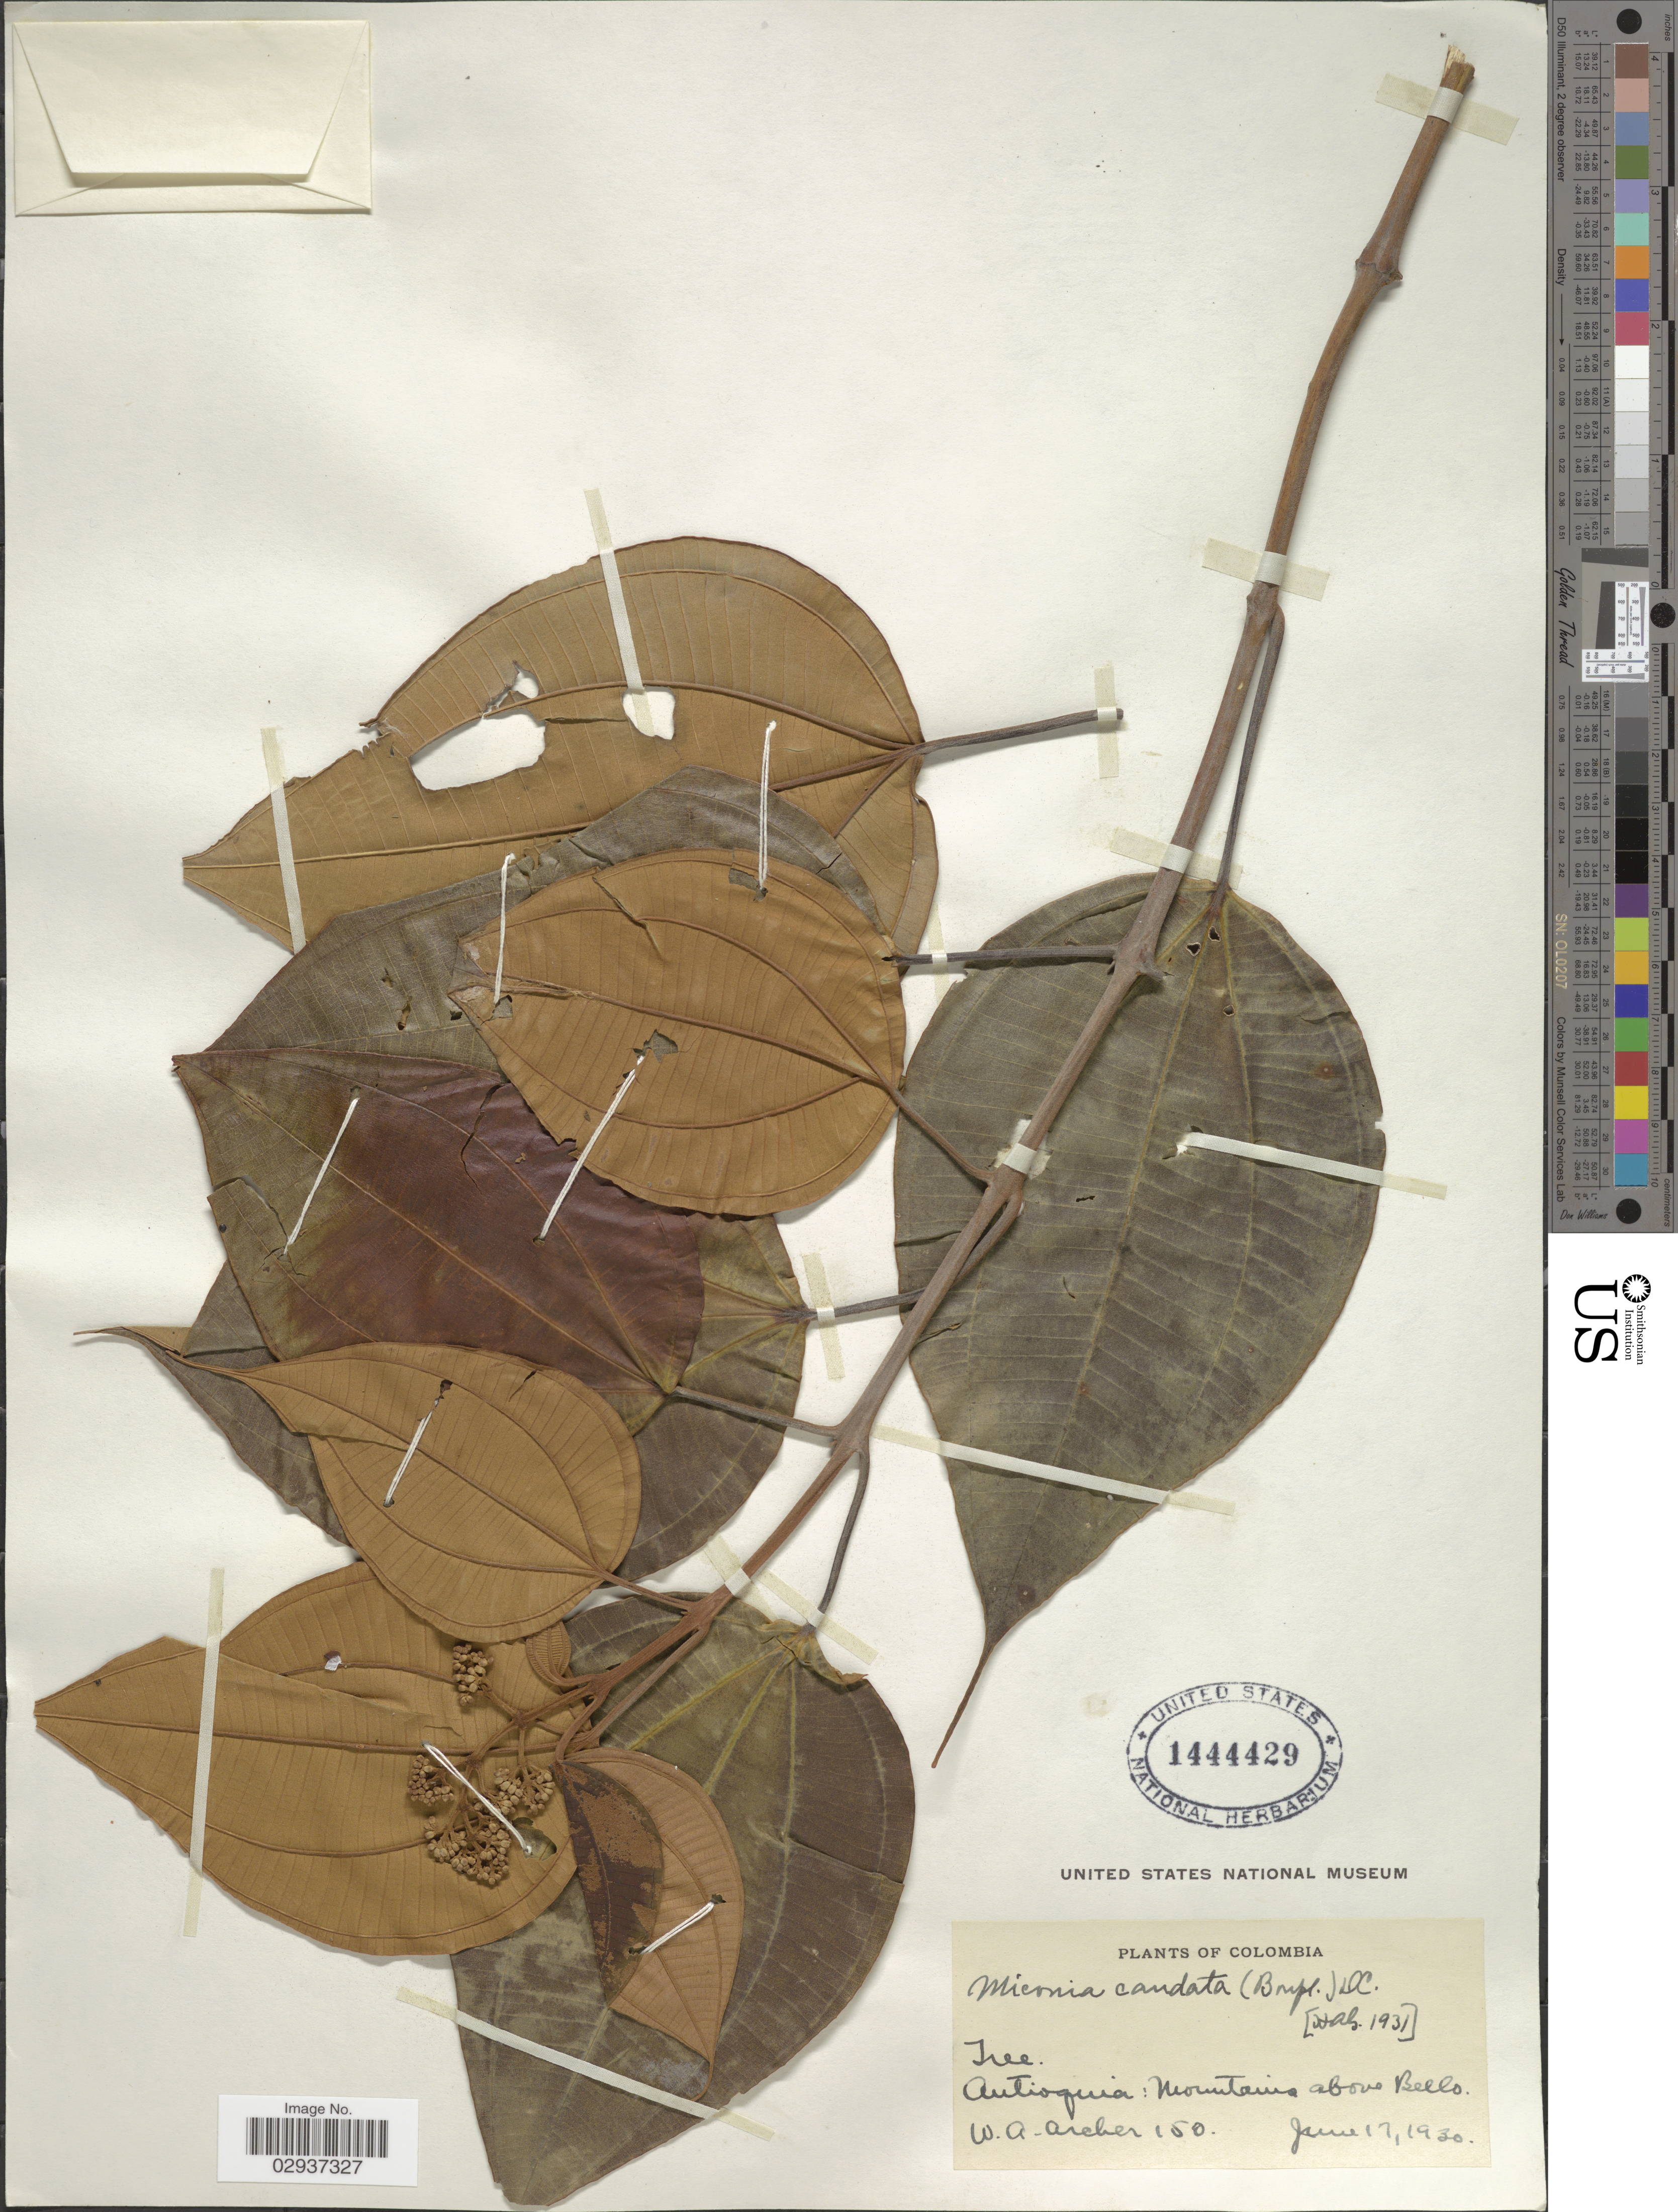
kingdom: Plantae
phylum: Tracheophyta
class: Magnoliopsida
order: Myrtales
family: Melastomataceae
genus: Miconia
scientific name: Miconia caudata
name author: (Bonpl.) DC.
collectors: W. Archer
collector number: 150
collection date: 1930-06-17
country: Colombia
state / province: Antioquia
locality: Antioquia: Mountains above Bello.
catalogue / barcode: US 1444429